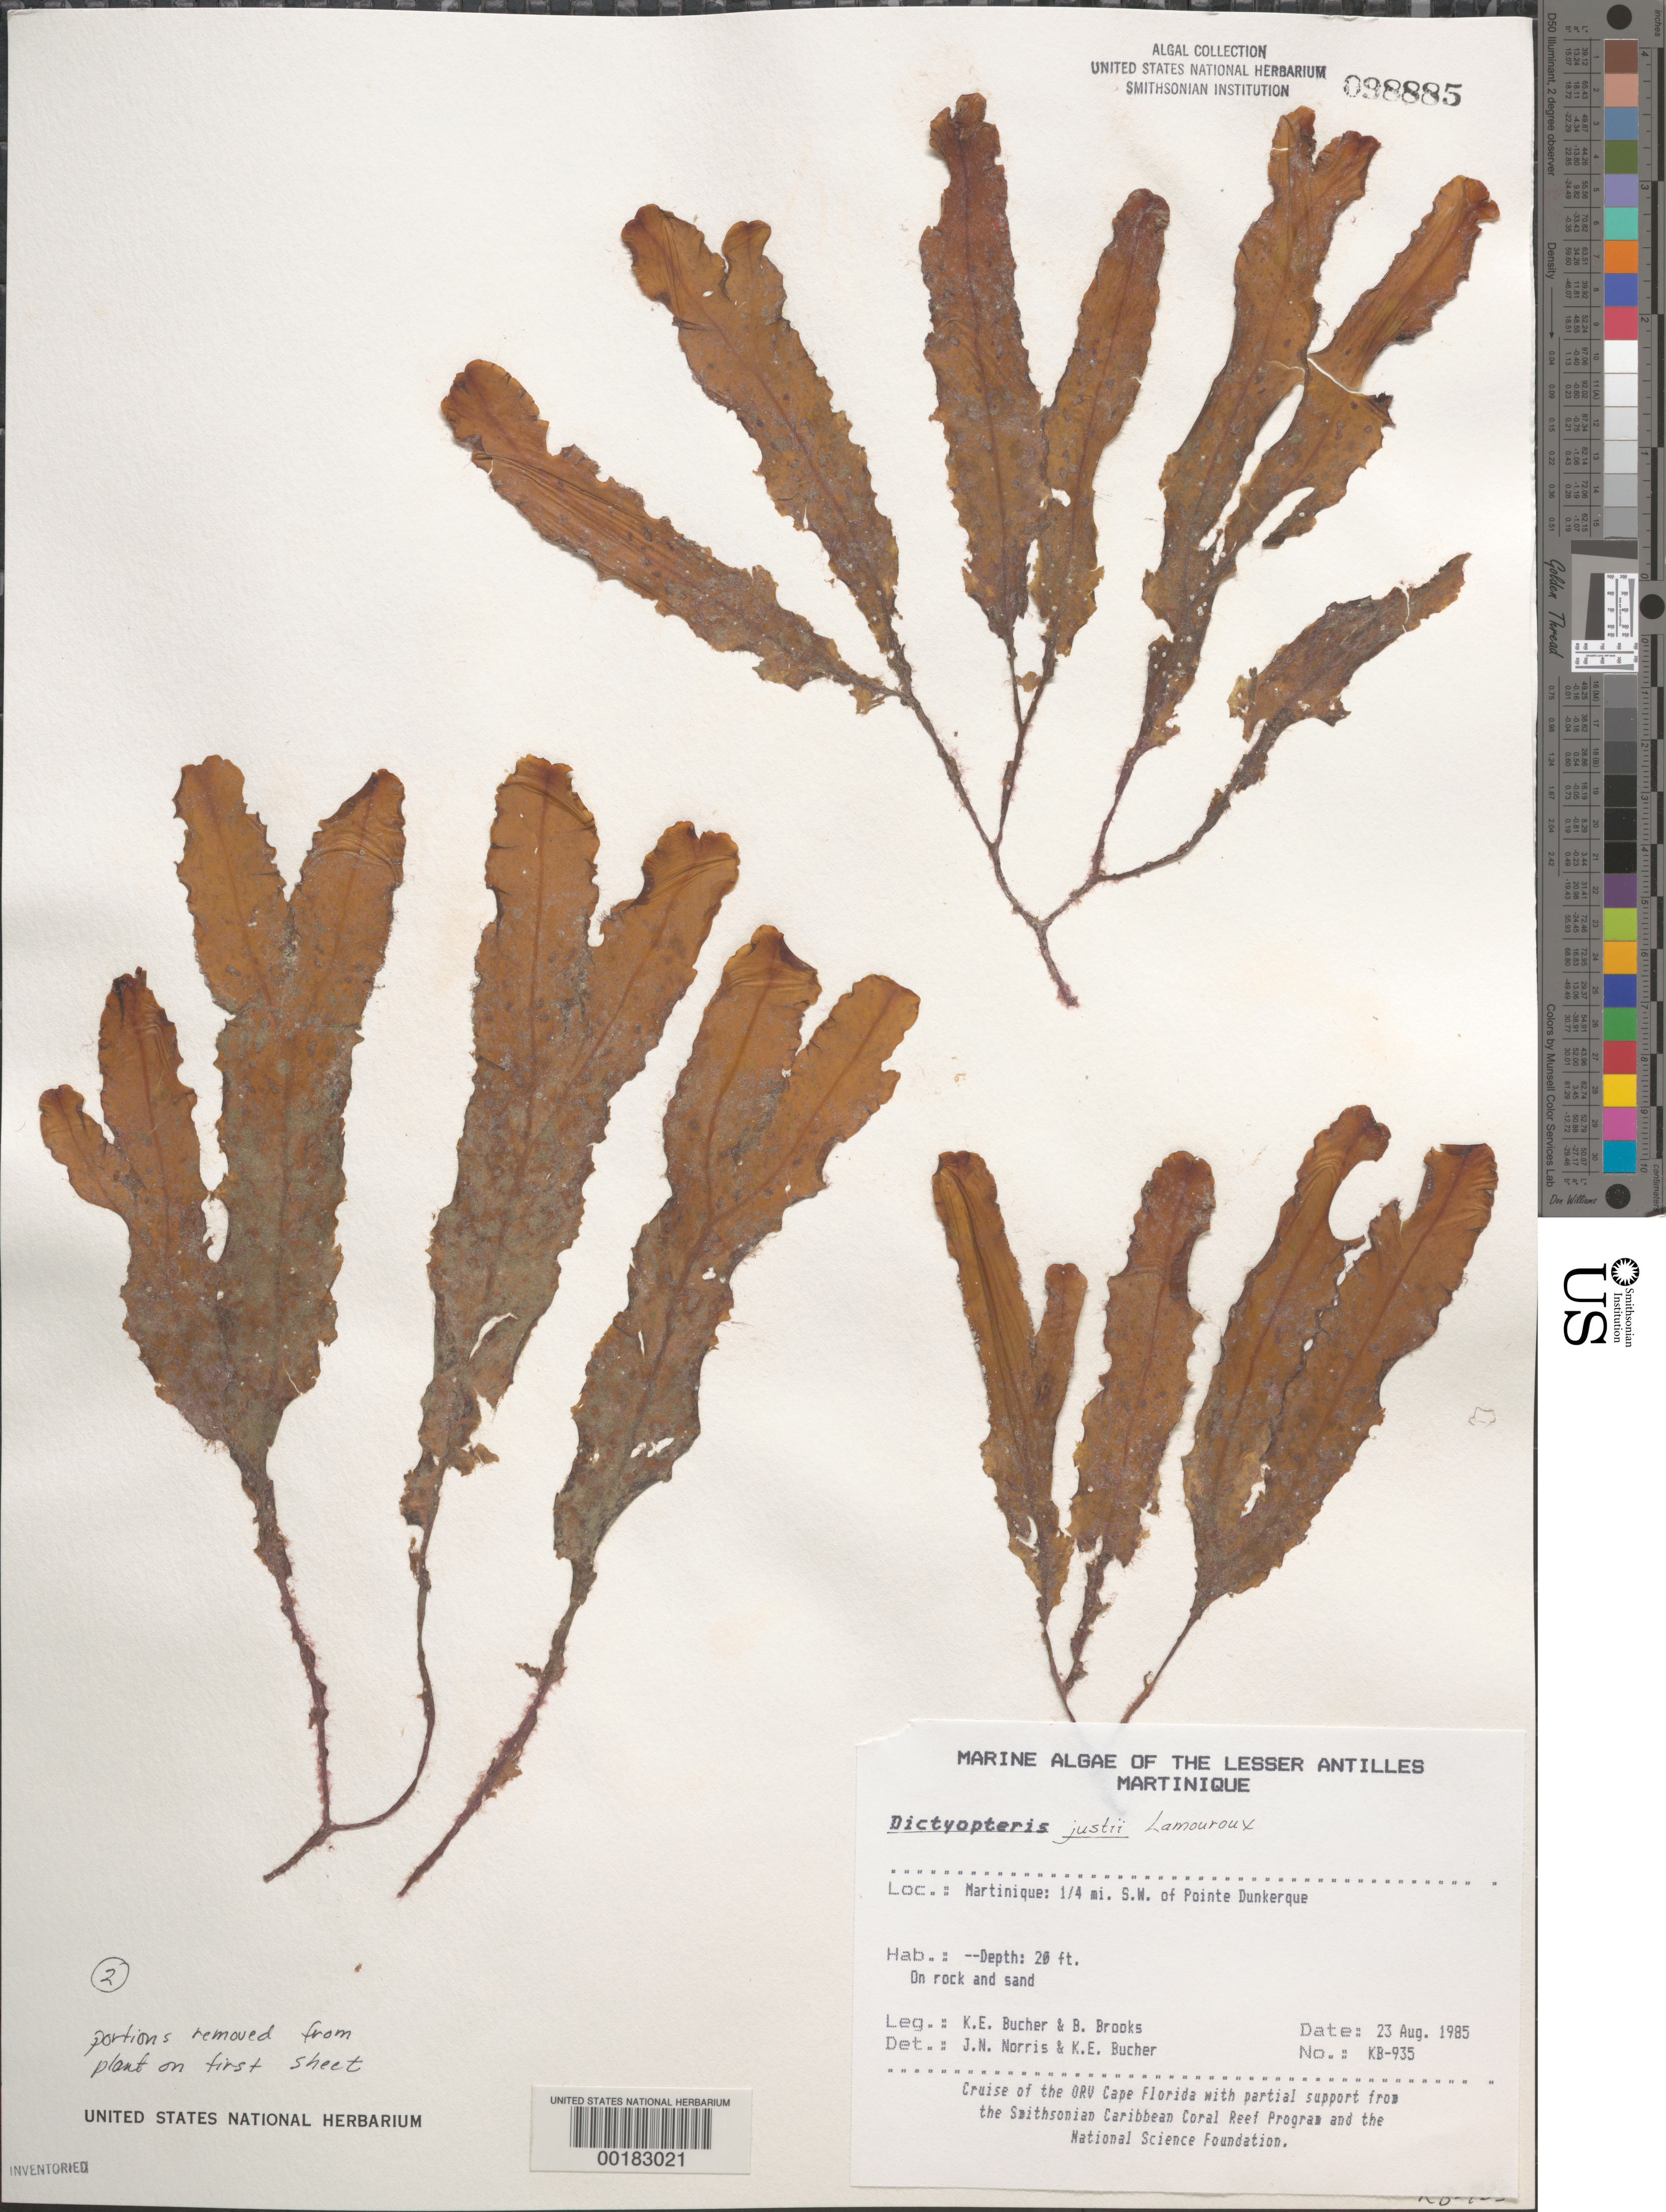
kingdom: Chromista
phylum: Ochrophyta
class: Phaeophyceae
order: Dictyotales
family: Dictyotaceae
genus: Dictyopteris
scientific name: Dictyopteris justii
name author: J.V.Lamouroux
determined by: Norris, J. N.; Bucher, K. E.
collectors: K. E. Bucher & B. Brooks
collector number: Kb-935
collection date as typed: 23 Aug 1985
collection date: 1985-08-23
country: Martinique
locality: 1/4th mile southwest of Pointe Dunkerque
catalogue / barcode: US 98885